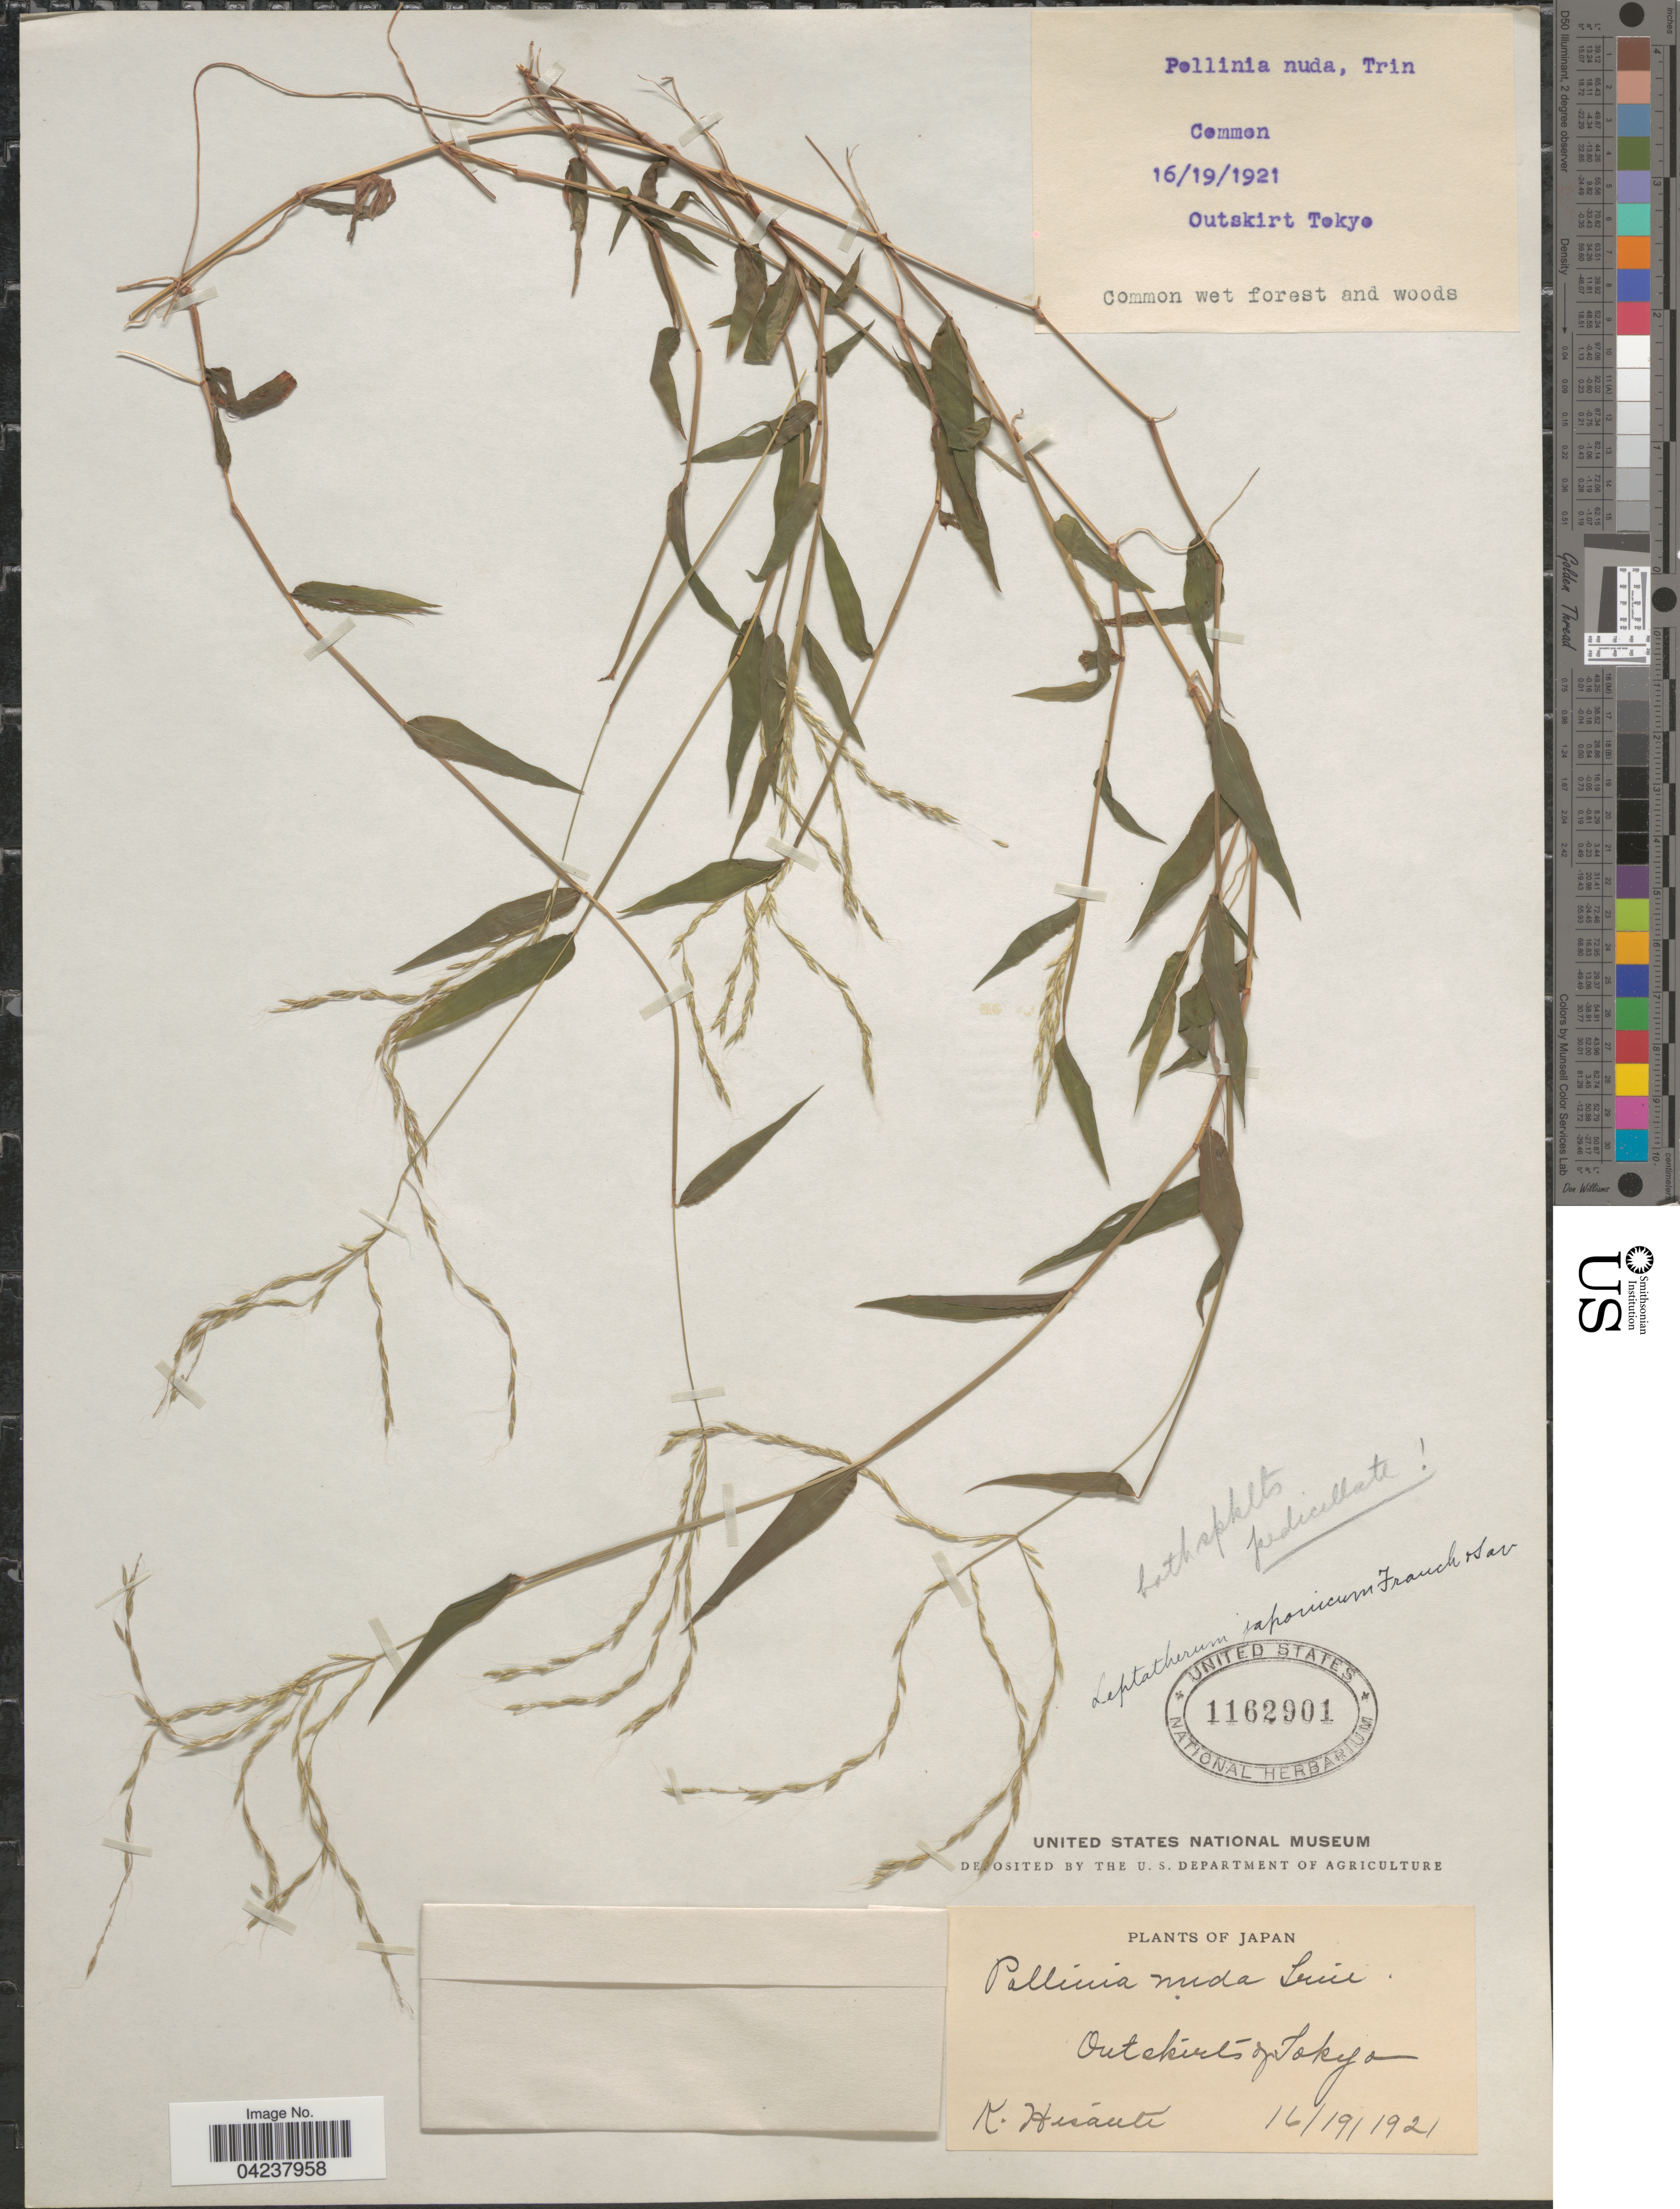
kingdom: Plantae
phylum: Tracheophyta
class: Liliopsida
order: Poales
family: Poaceae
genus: Microstegium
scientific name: Microstegium nudum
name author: (Trin.) A. Camus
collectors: K. Hisauti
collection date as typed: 16/19/1921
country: Japan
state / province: Tokyo, Federal City of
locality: Outskirt Tokyo.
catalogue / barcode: US 1162901